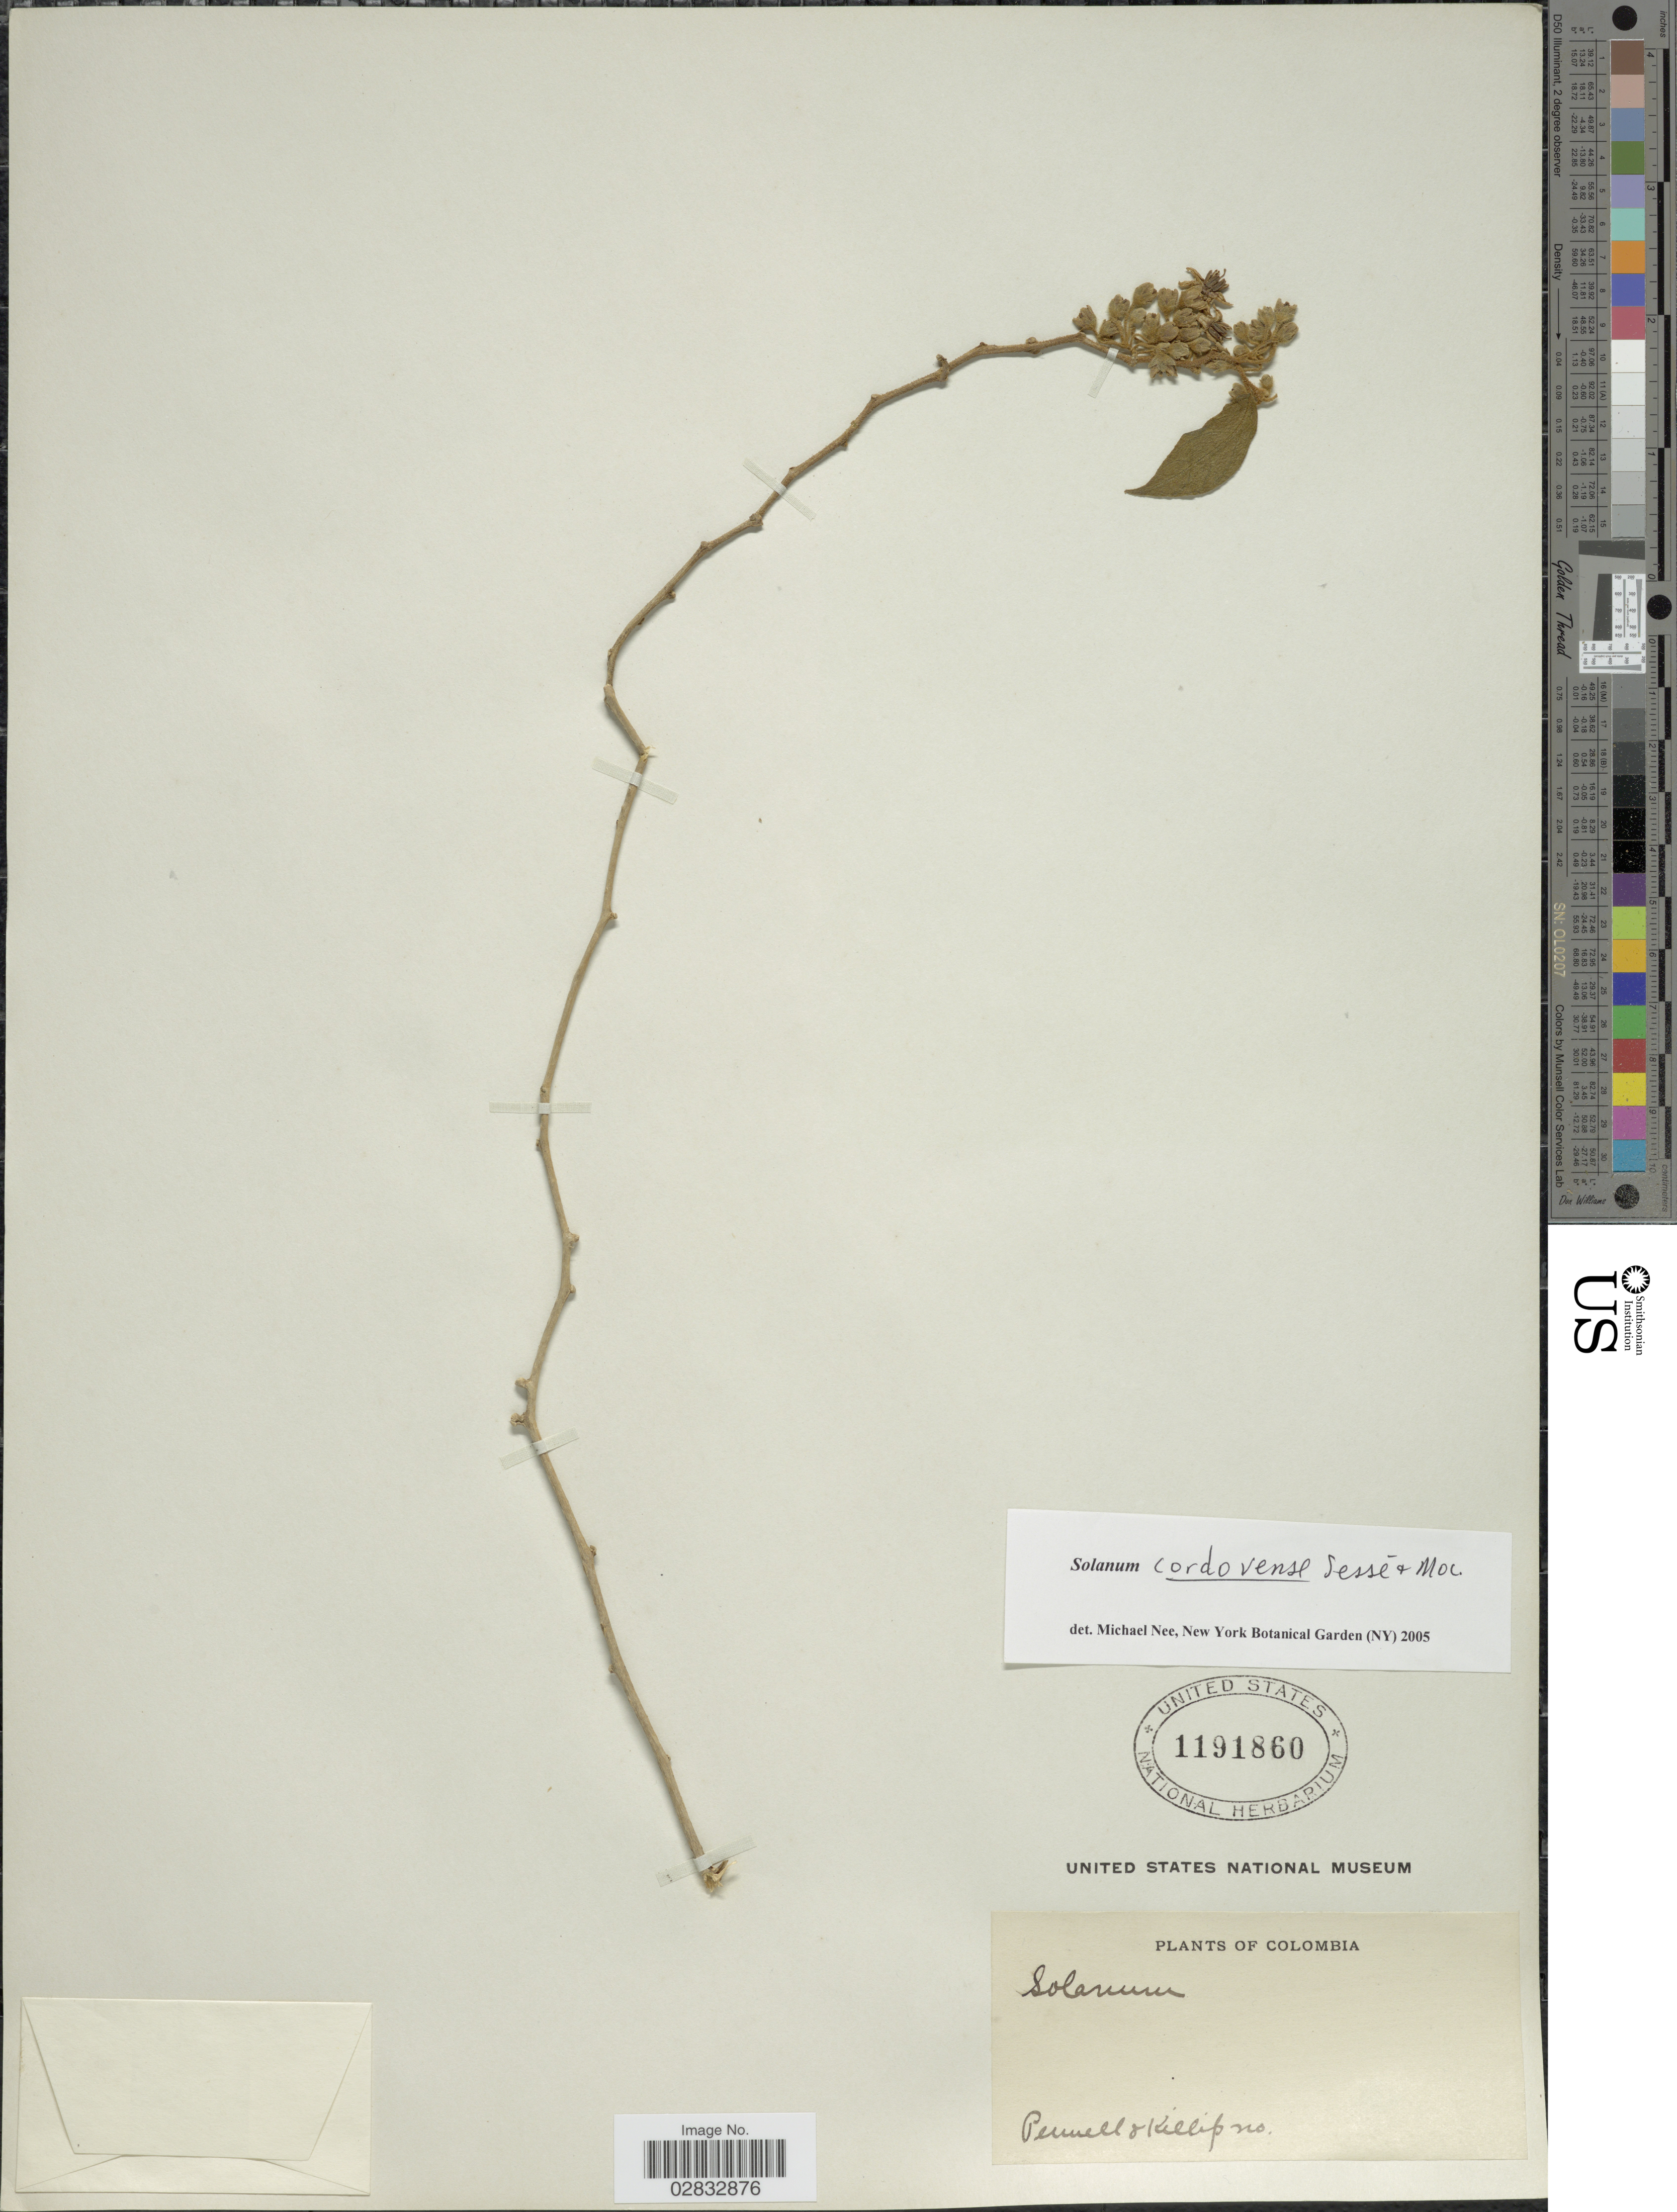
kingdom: Plantae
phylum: Tracheophyta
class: Magnoliopsida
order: Solanales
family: Solanaceae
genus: Solanum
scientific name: Solanum cordovense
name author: Sessé & Moc.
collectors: -. Pennell & Killip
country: Colombia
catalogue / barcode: US 1191860